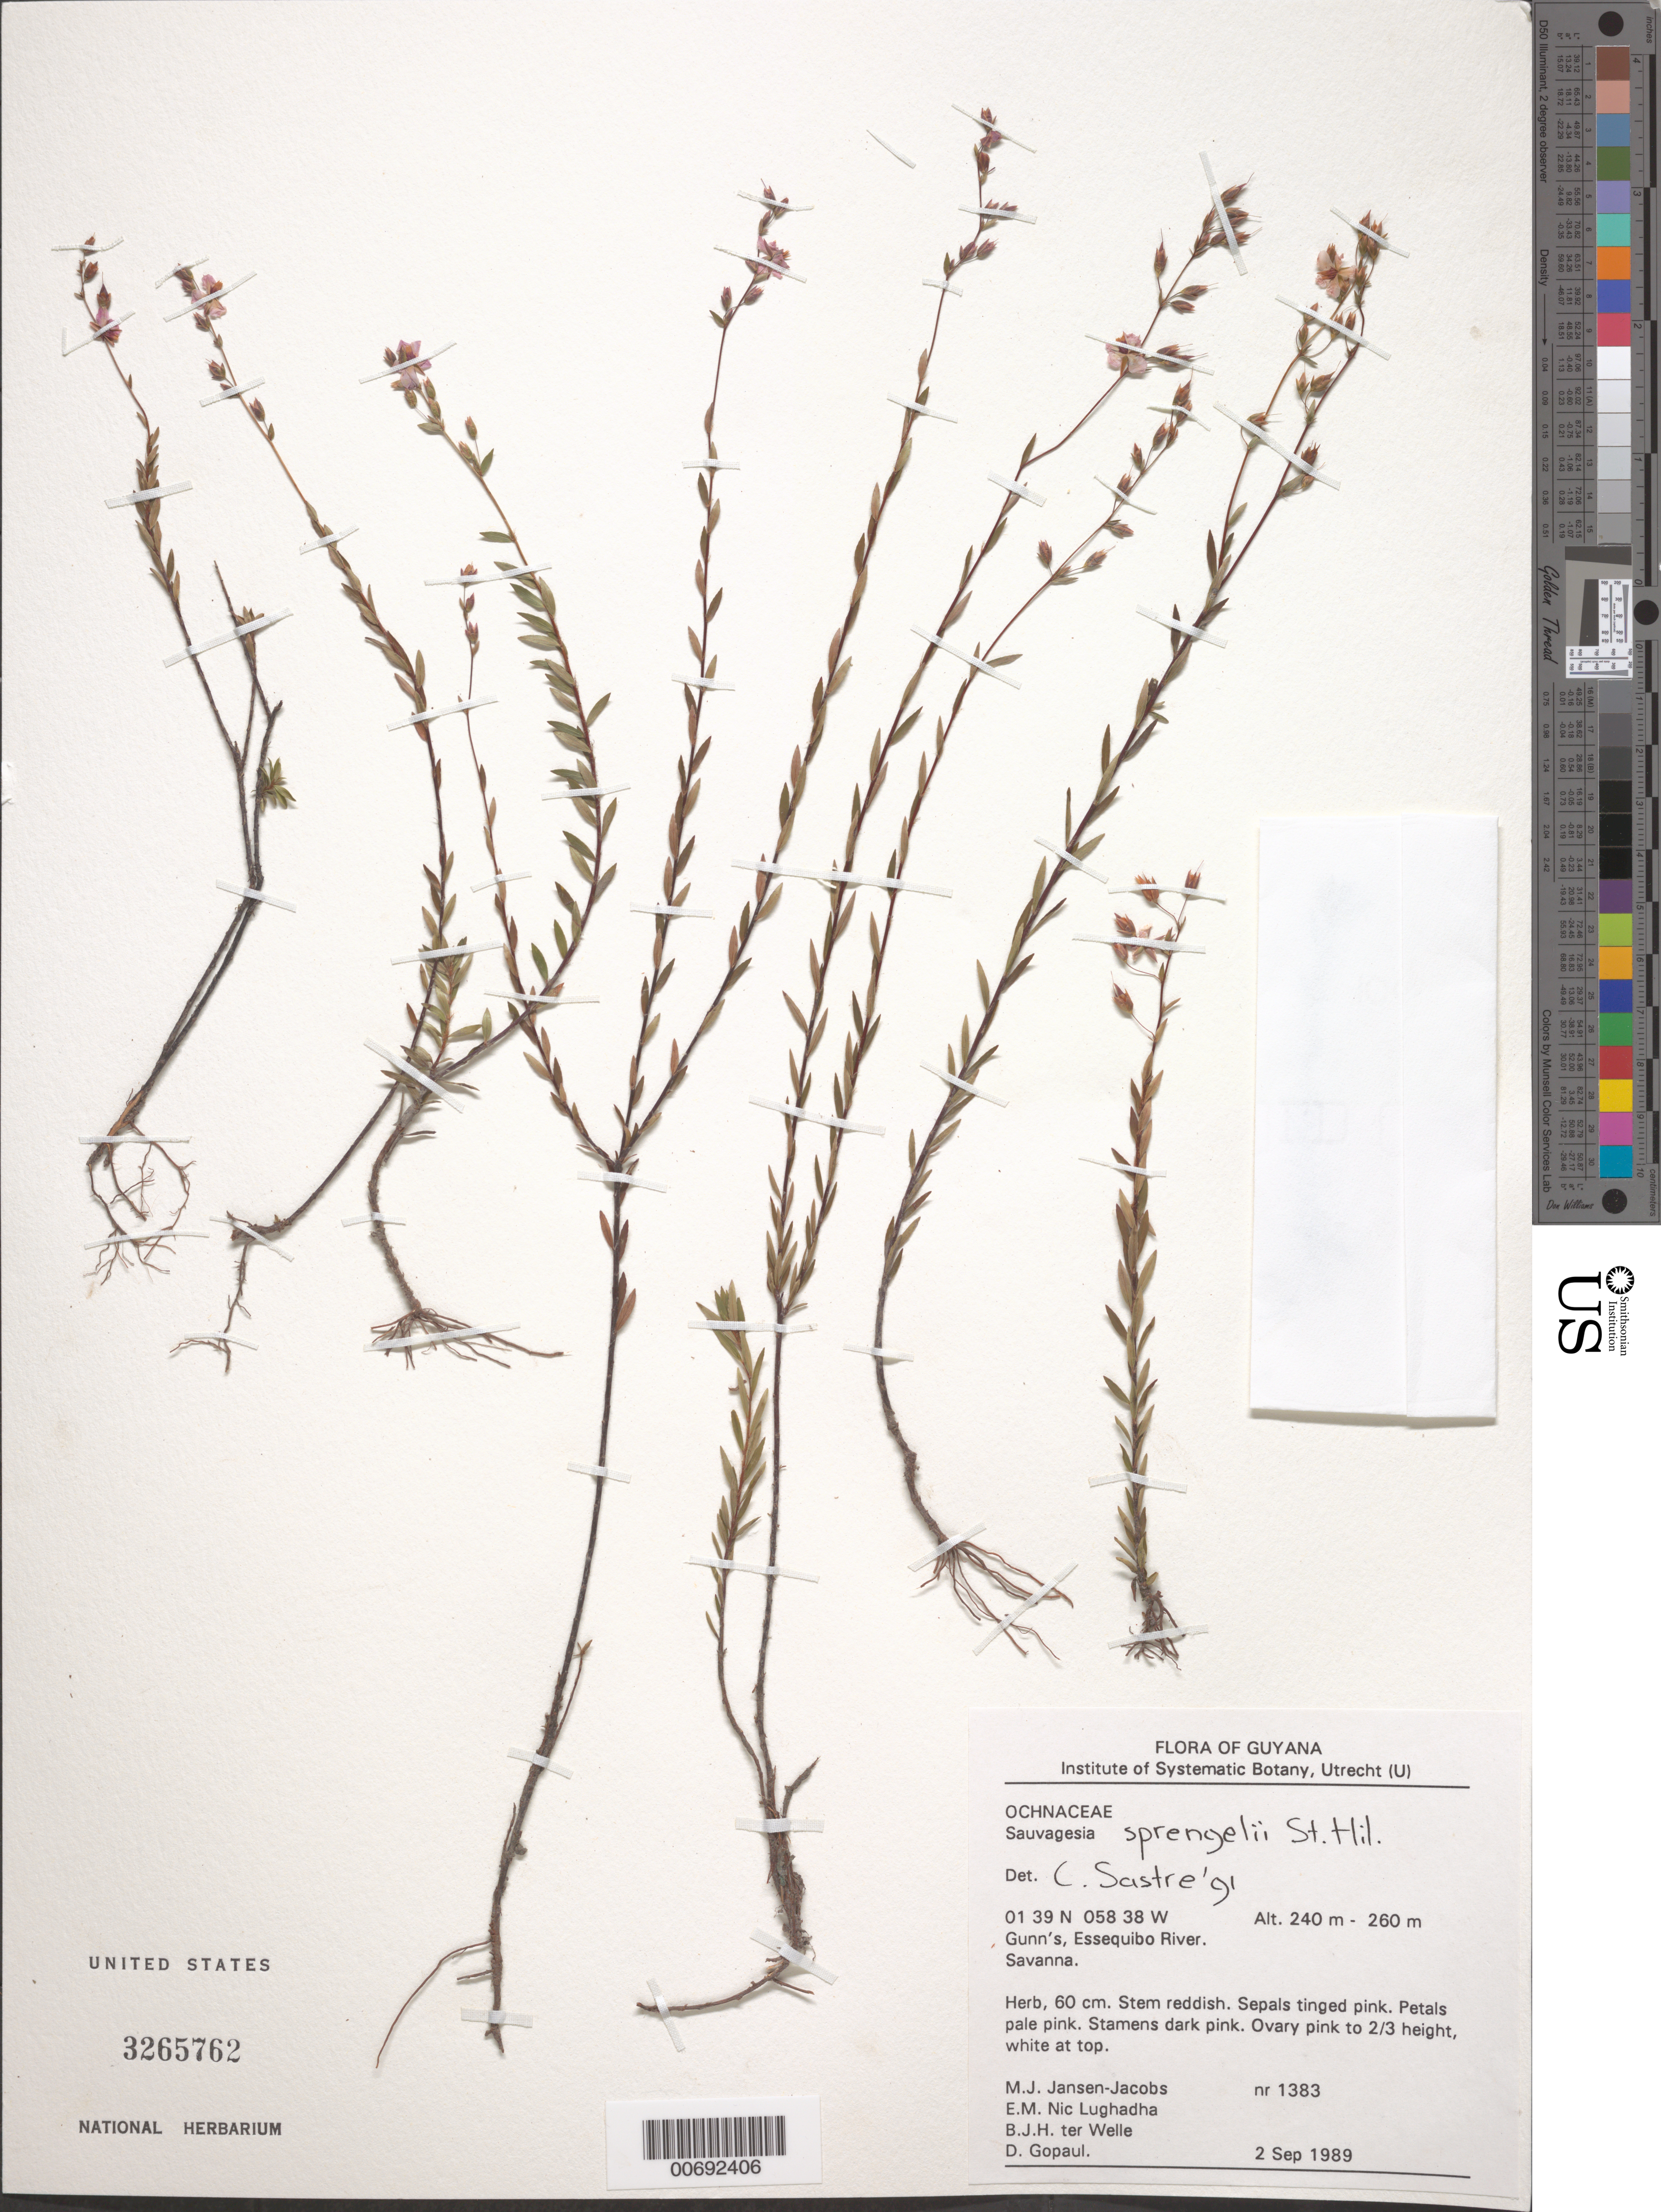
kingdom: Plantae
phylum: Tracheophyta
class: Magnoliopsida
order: Malpighiales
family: Ochnaceae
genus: Sauvagesia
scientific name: Sauvagesia sprengelii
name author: A. St.-Hil.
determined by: Sastre, C. H. L.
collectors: M. J. Jansen-Jacobs, E. Nic Lughadha, B. Welle & D. Gopaul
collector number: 1383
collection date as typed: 2-Sep-89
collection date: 1989-09-02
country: Guyana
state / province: U. Takutu-U. Essequibo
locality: Gunn's, Essequibo River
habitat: Savanna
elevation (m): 240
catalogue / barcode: US 3265762